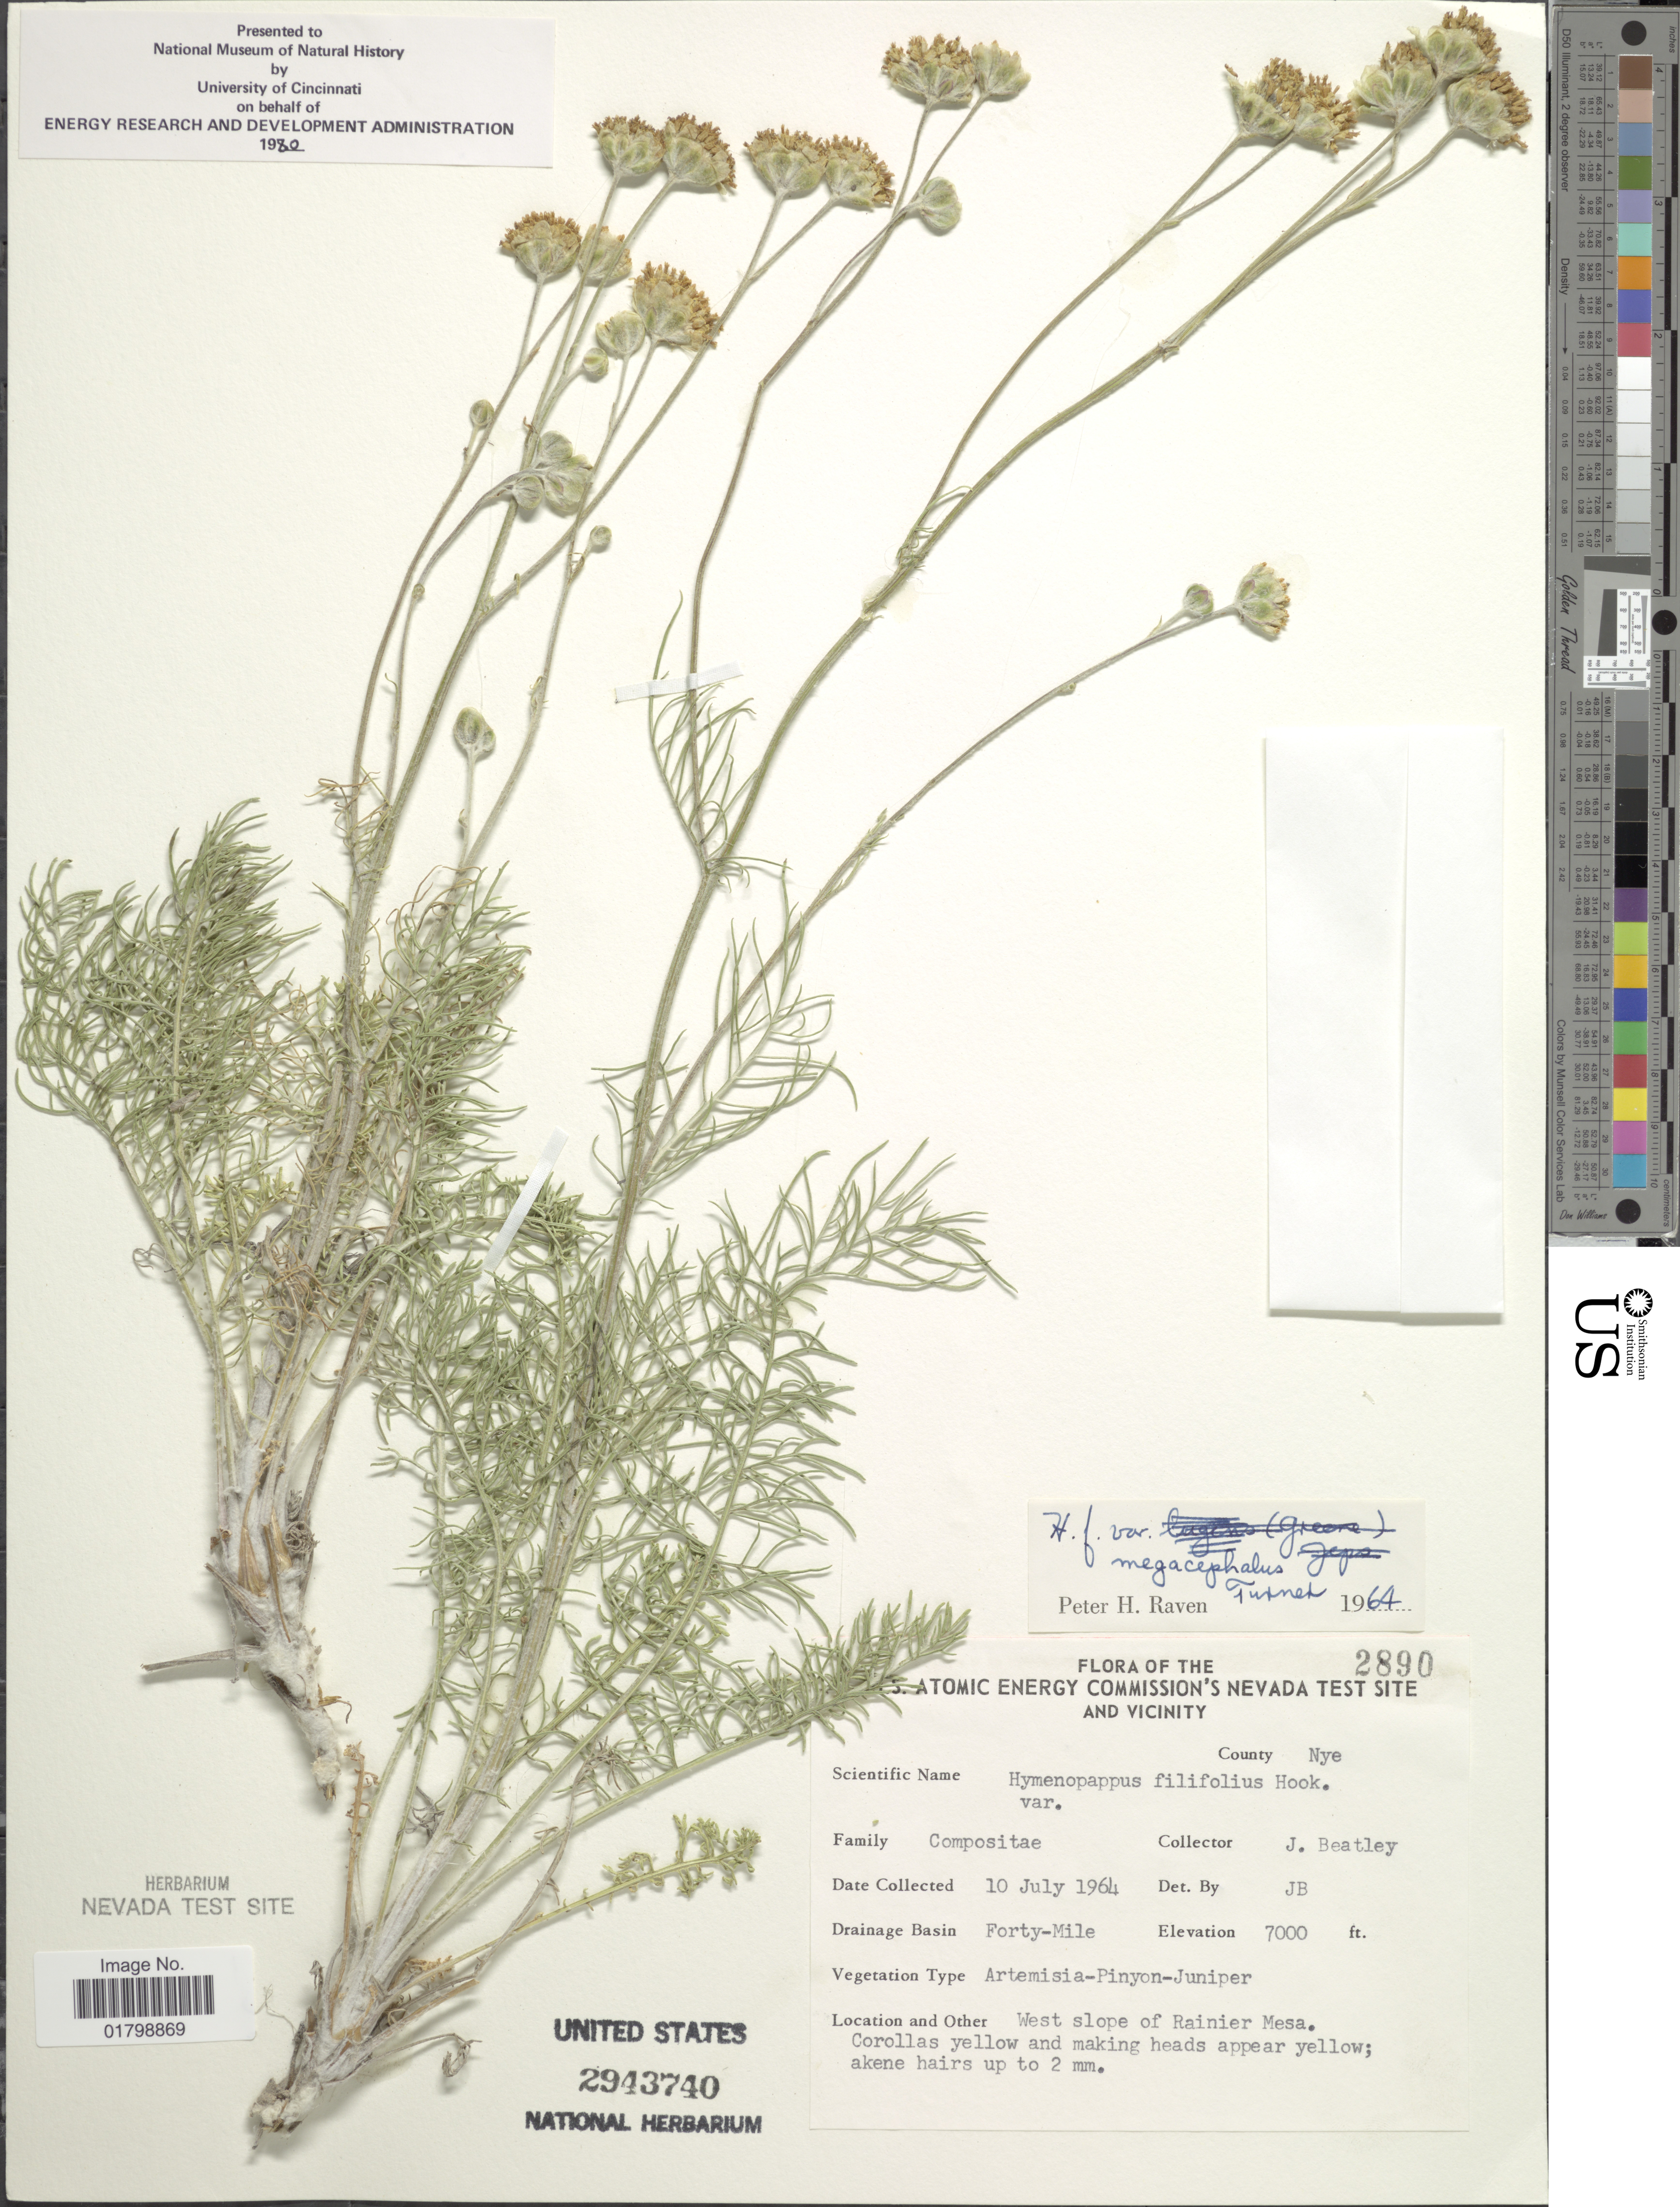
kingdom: Plantae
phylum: Tracheophyta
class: Magnoliopsida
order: Asterales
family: Asteraceae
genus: Hymenopappus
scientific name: Hymenopappus filifolius var. megacephalus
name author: B.L. Turner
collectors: J. C. Beatley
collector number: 2890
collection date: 1964-07-10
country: United States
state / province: Nevada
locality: U.S. Atomic Energy Commission's Nevada Test Site and vicinity, County Nye, Forty-Mile, West slope of Rainier Mesa.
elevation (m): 2134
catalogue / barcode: US 2943740